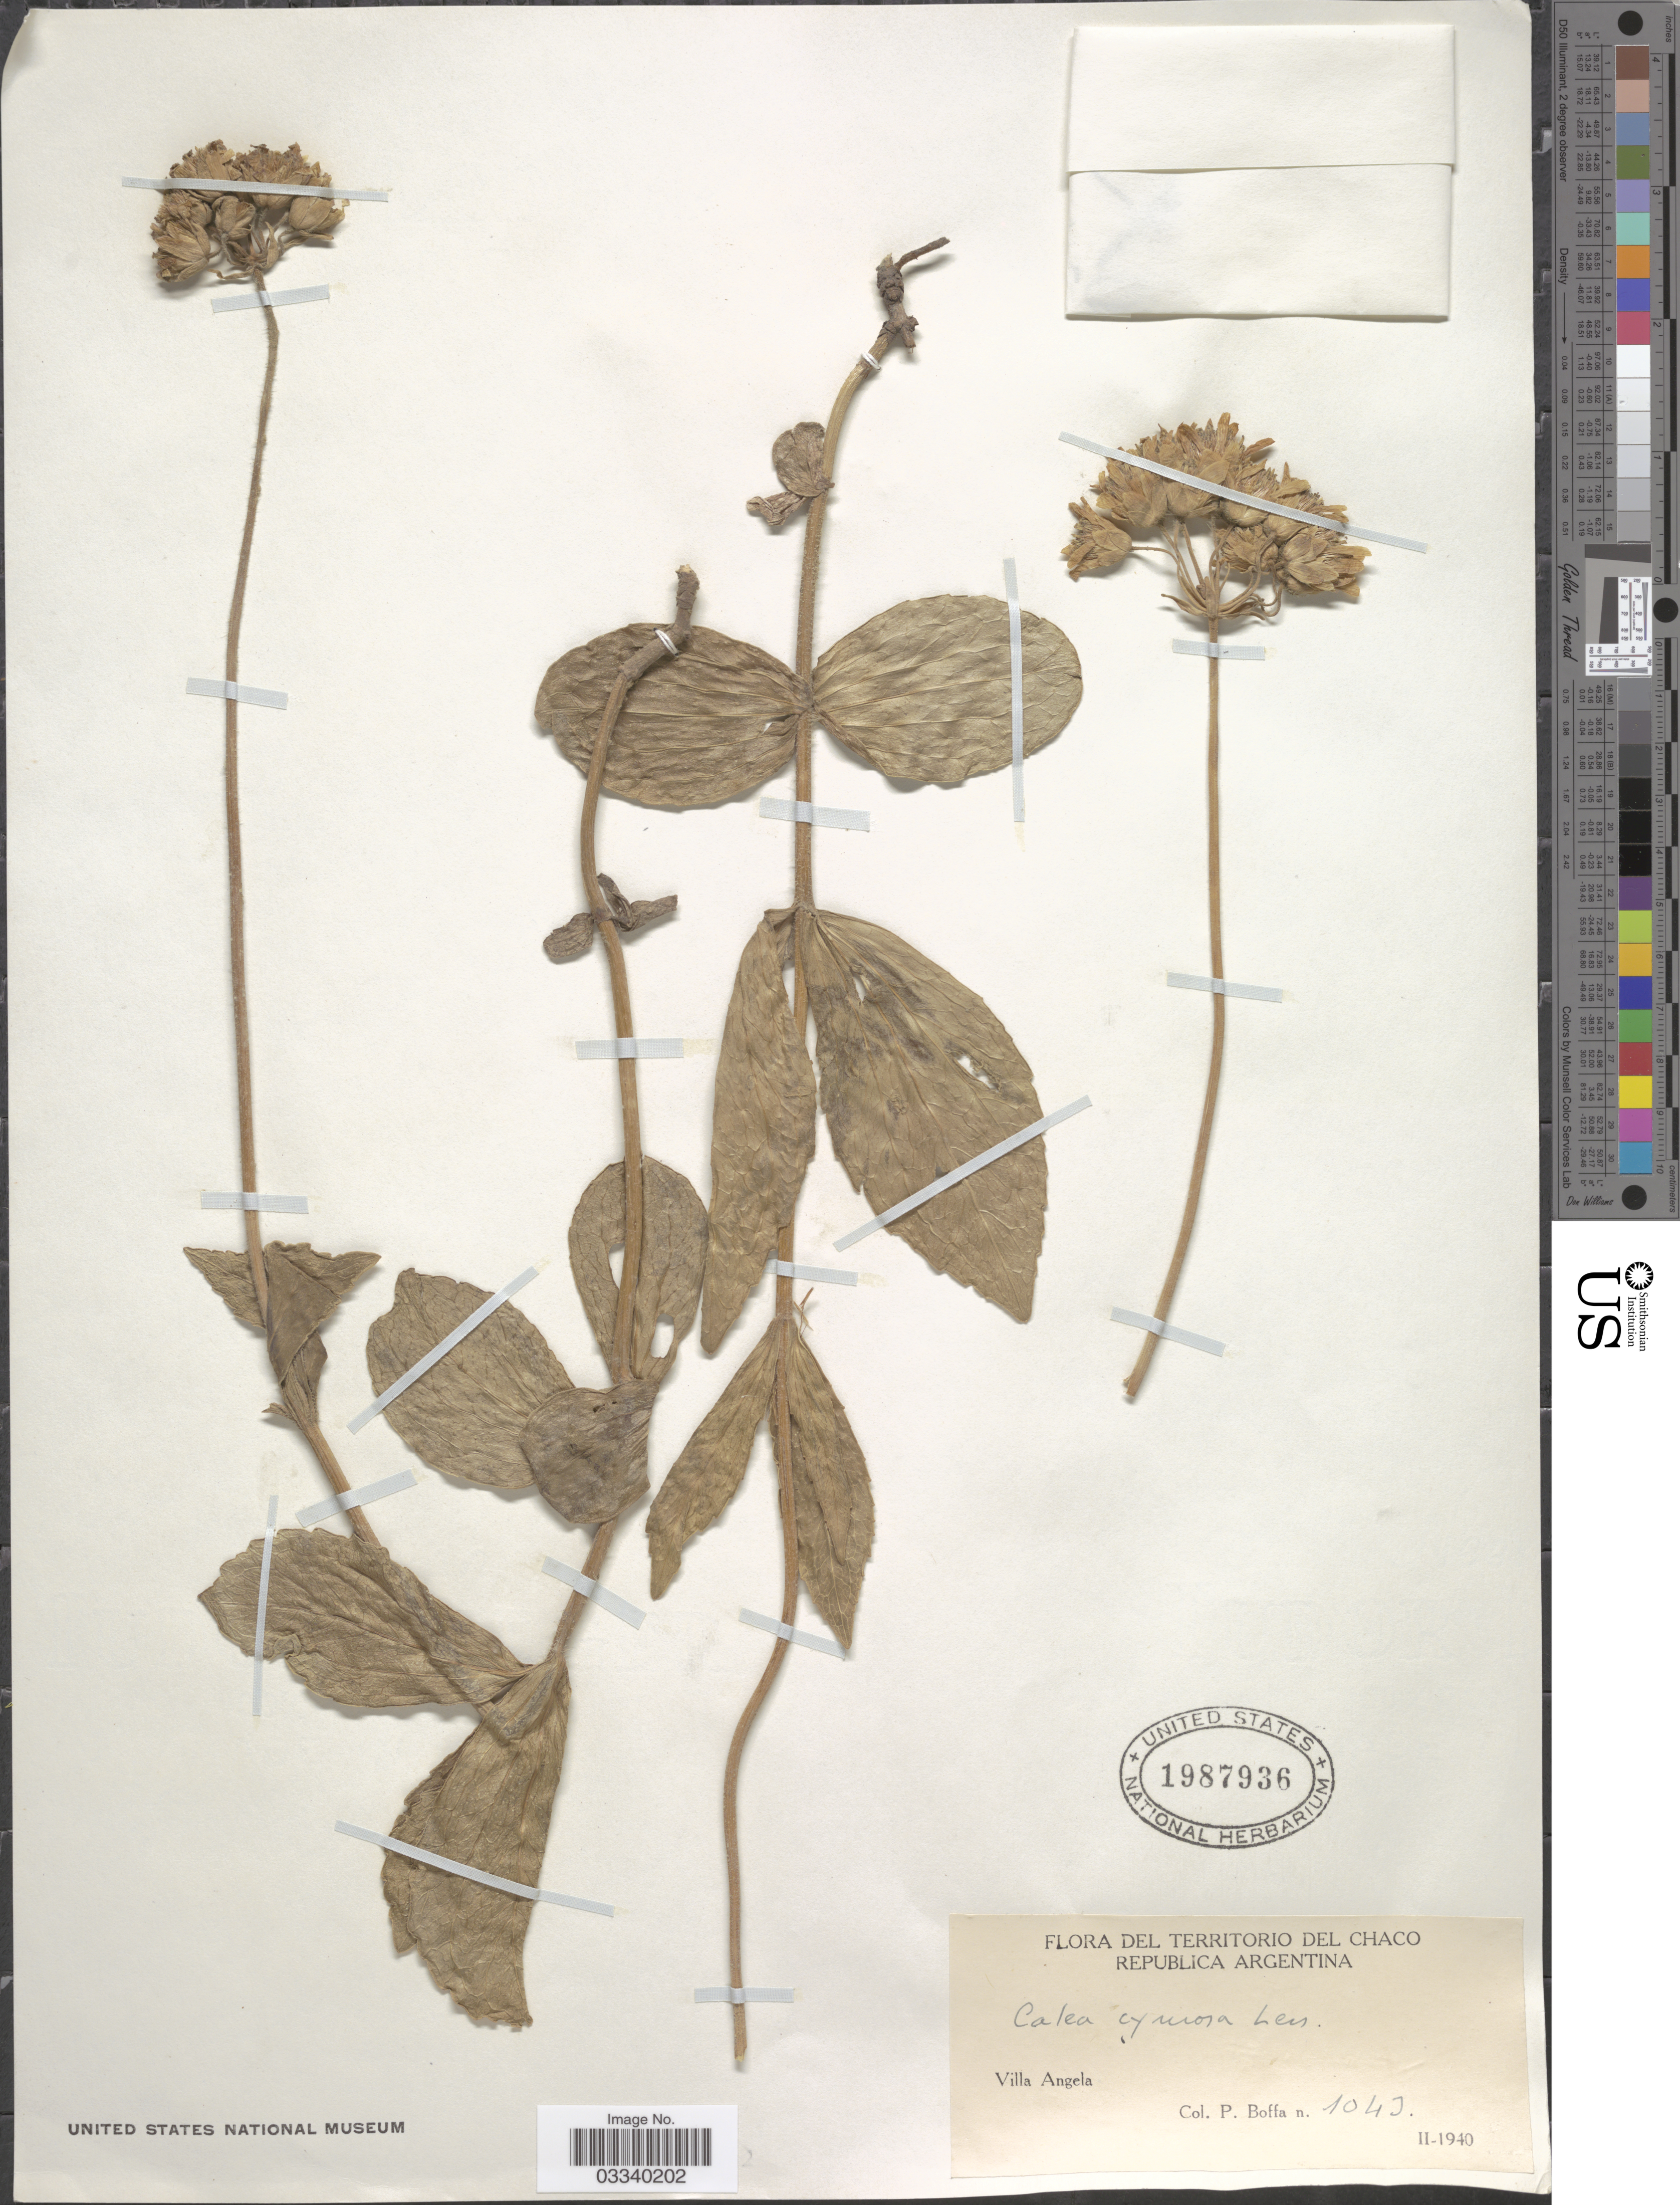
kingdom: Plantae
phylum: Tracheophyta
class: Magnoliopsida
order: Asterales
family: Asteraceae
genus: Calea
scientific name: Calea cymosa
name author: Less.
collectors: P. Boffa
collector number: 1043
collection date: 1940-02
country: Argentina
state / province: Chaco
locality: Territorio del Chaco. Villa Angela.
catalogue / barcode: US 1987936